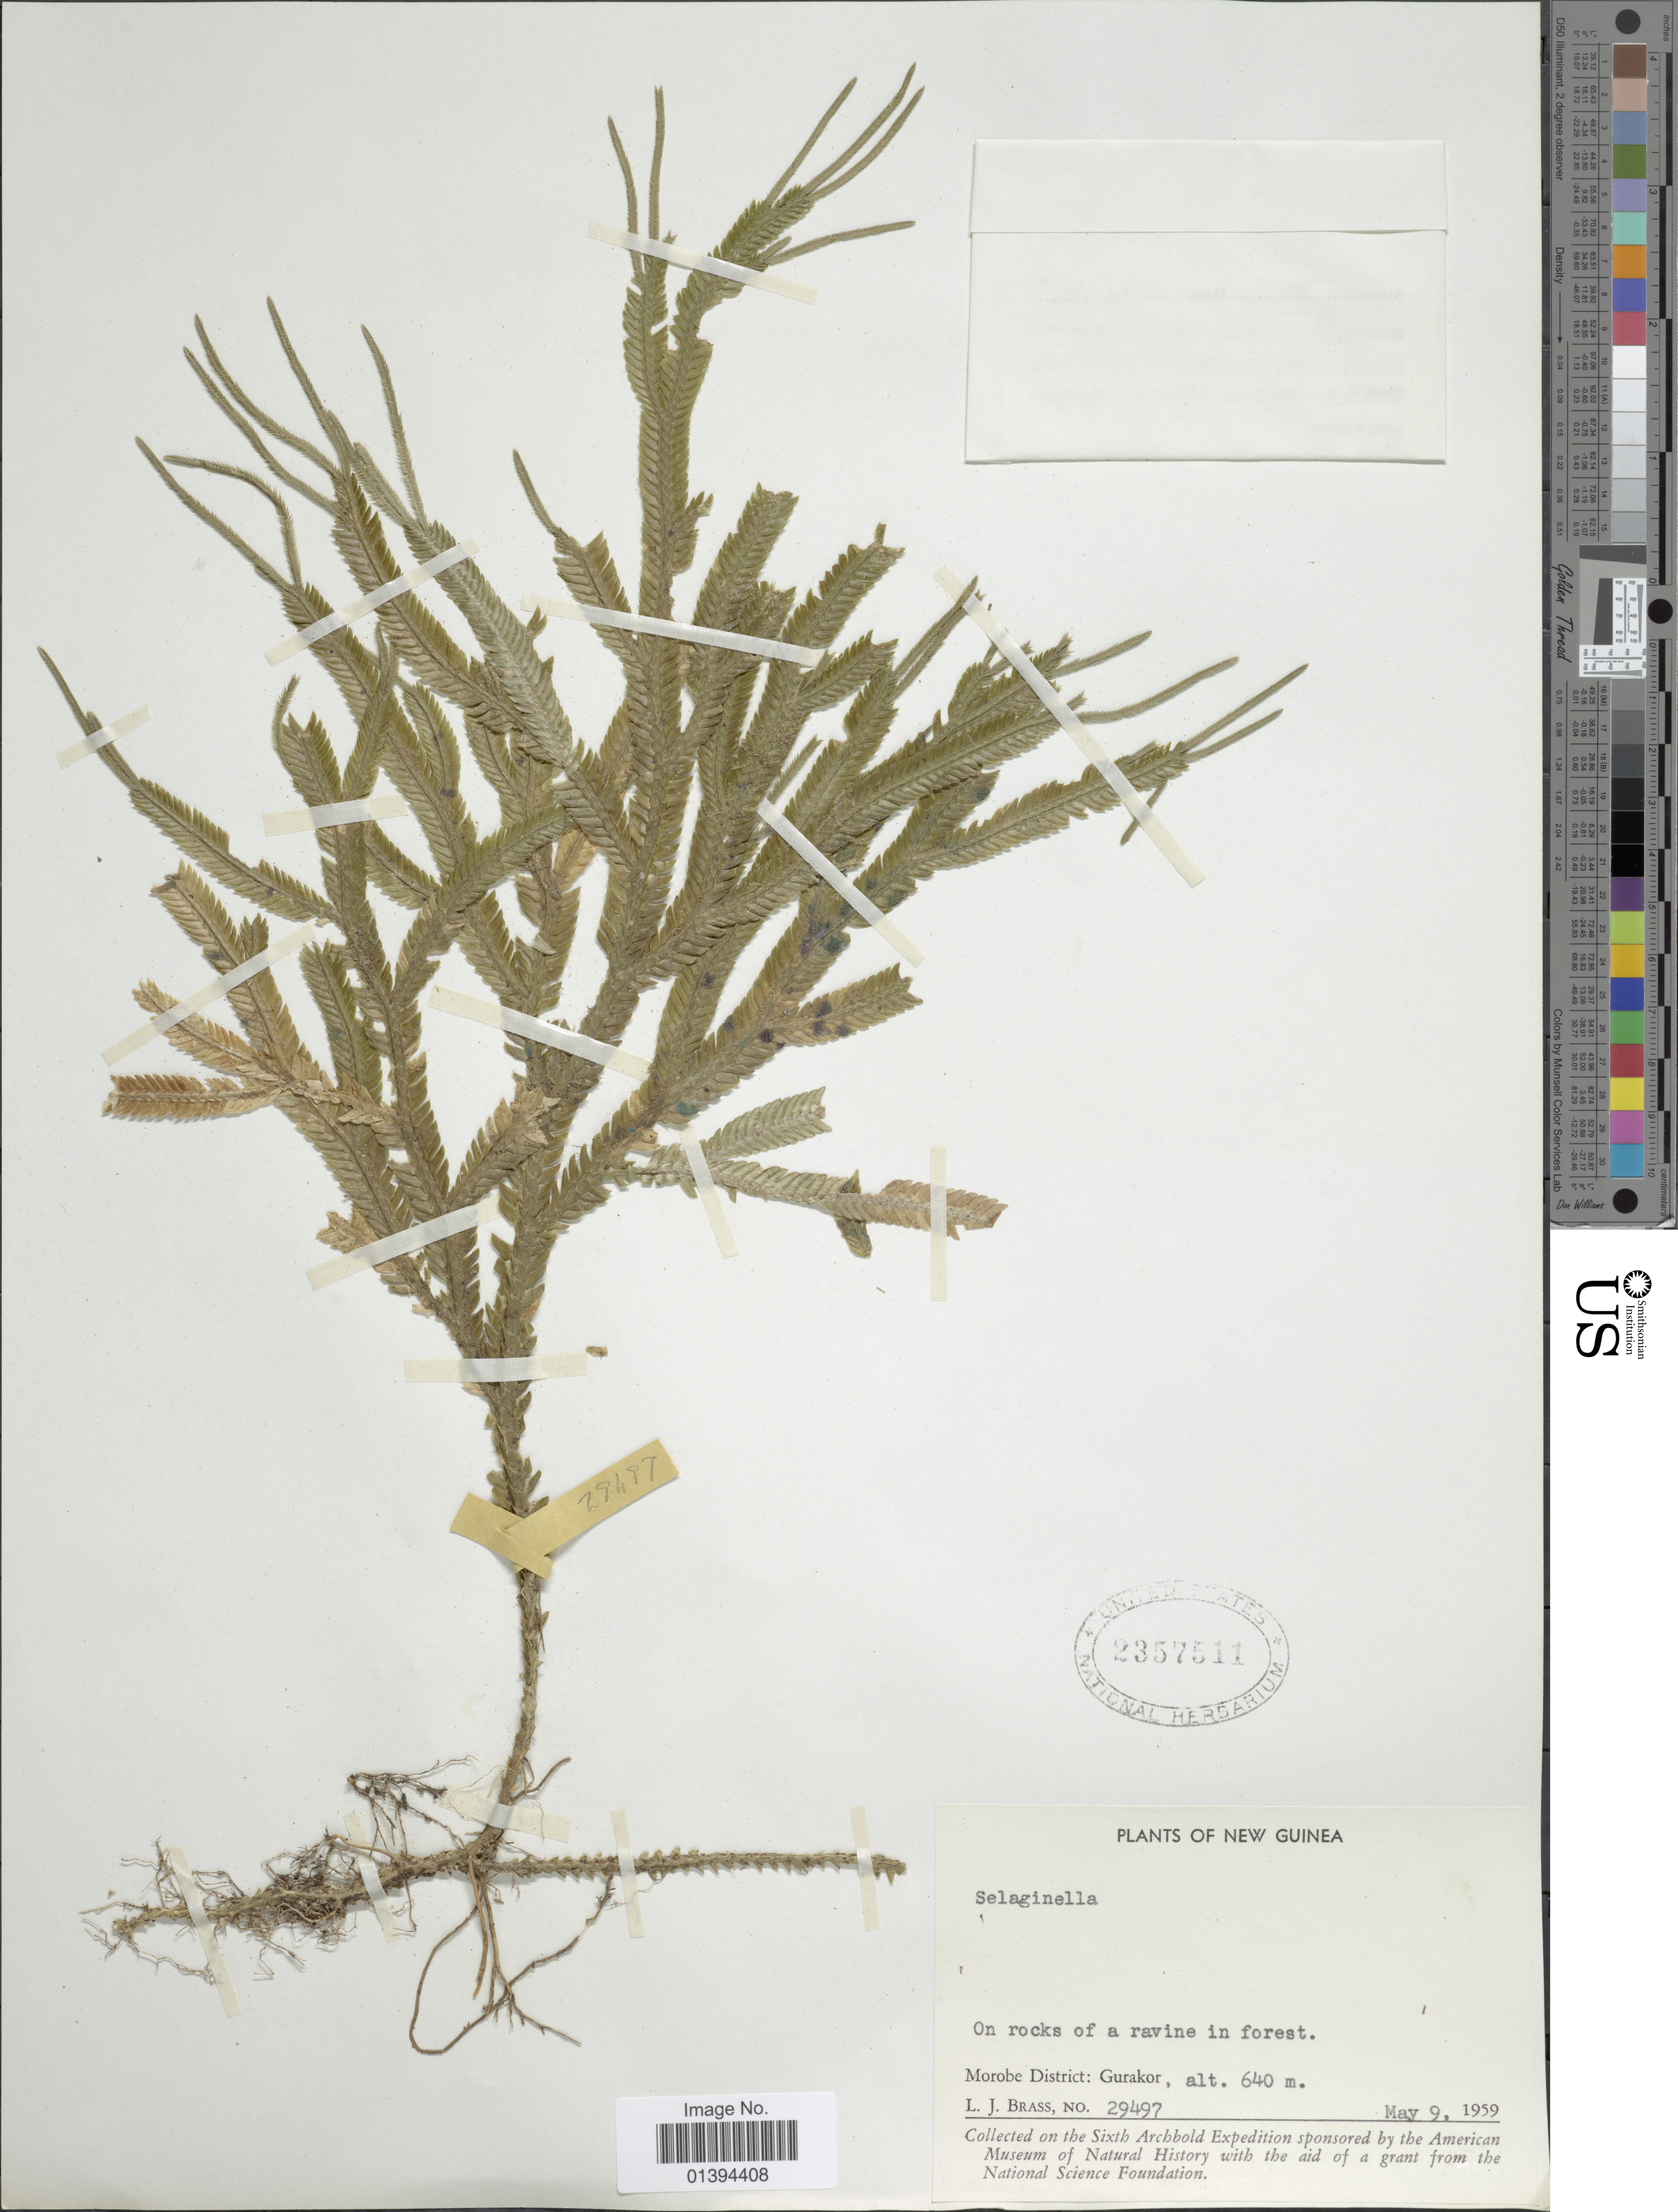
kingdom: Plantae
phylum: Tracheophyta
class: Lycopodiopsida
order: Selaginellales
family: Selaginellaceae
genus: Selaginella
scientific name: Selaginella sp.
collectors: L. J. Brass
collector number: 29497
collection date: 1959-05-09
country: Papua New Guinea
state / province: Morobe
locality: On rocks of a ravine in forest, Morobe District: Gurakor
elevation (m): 640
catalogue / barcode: US 2357511